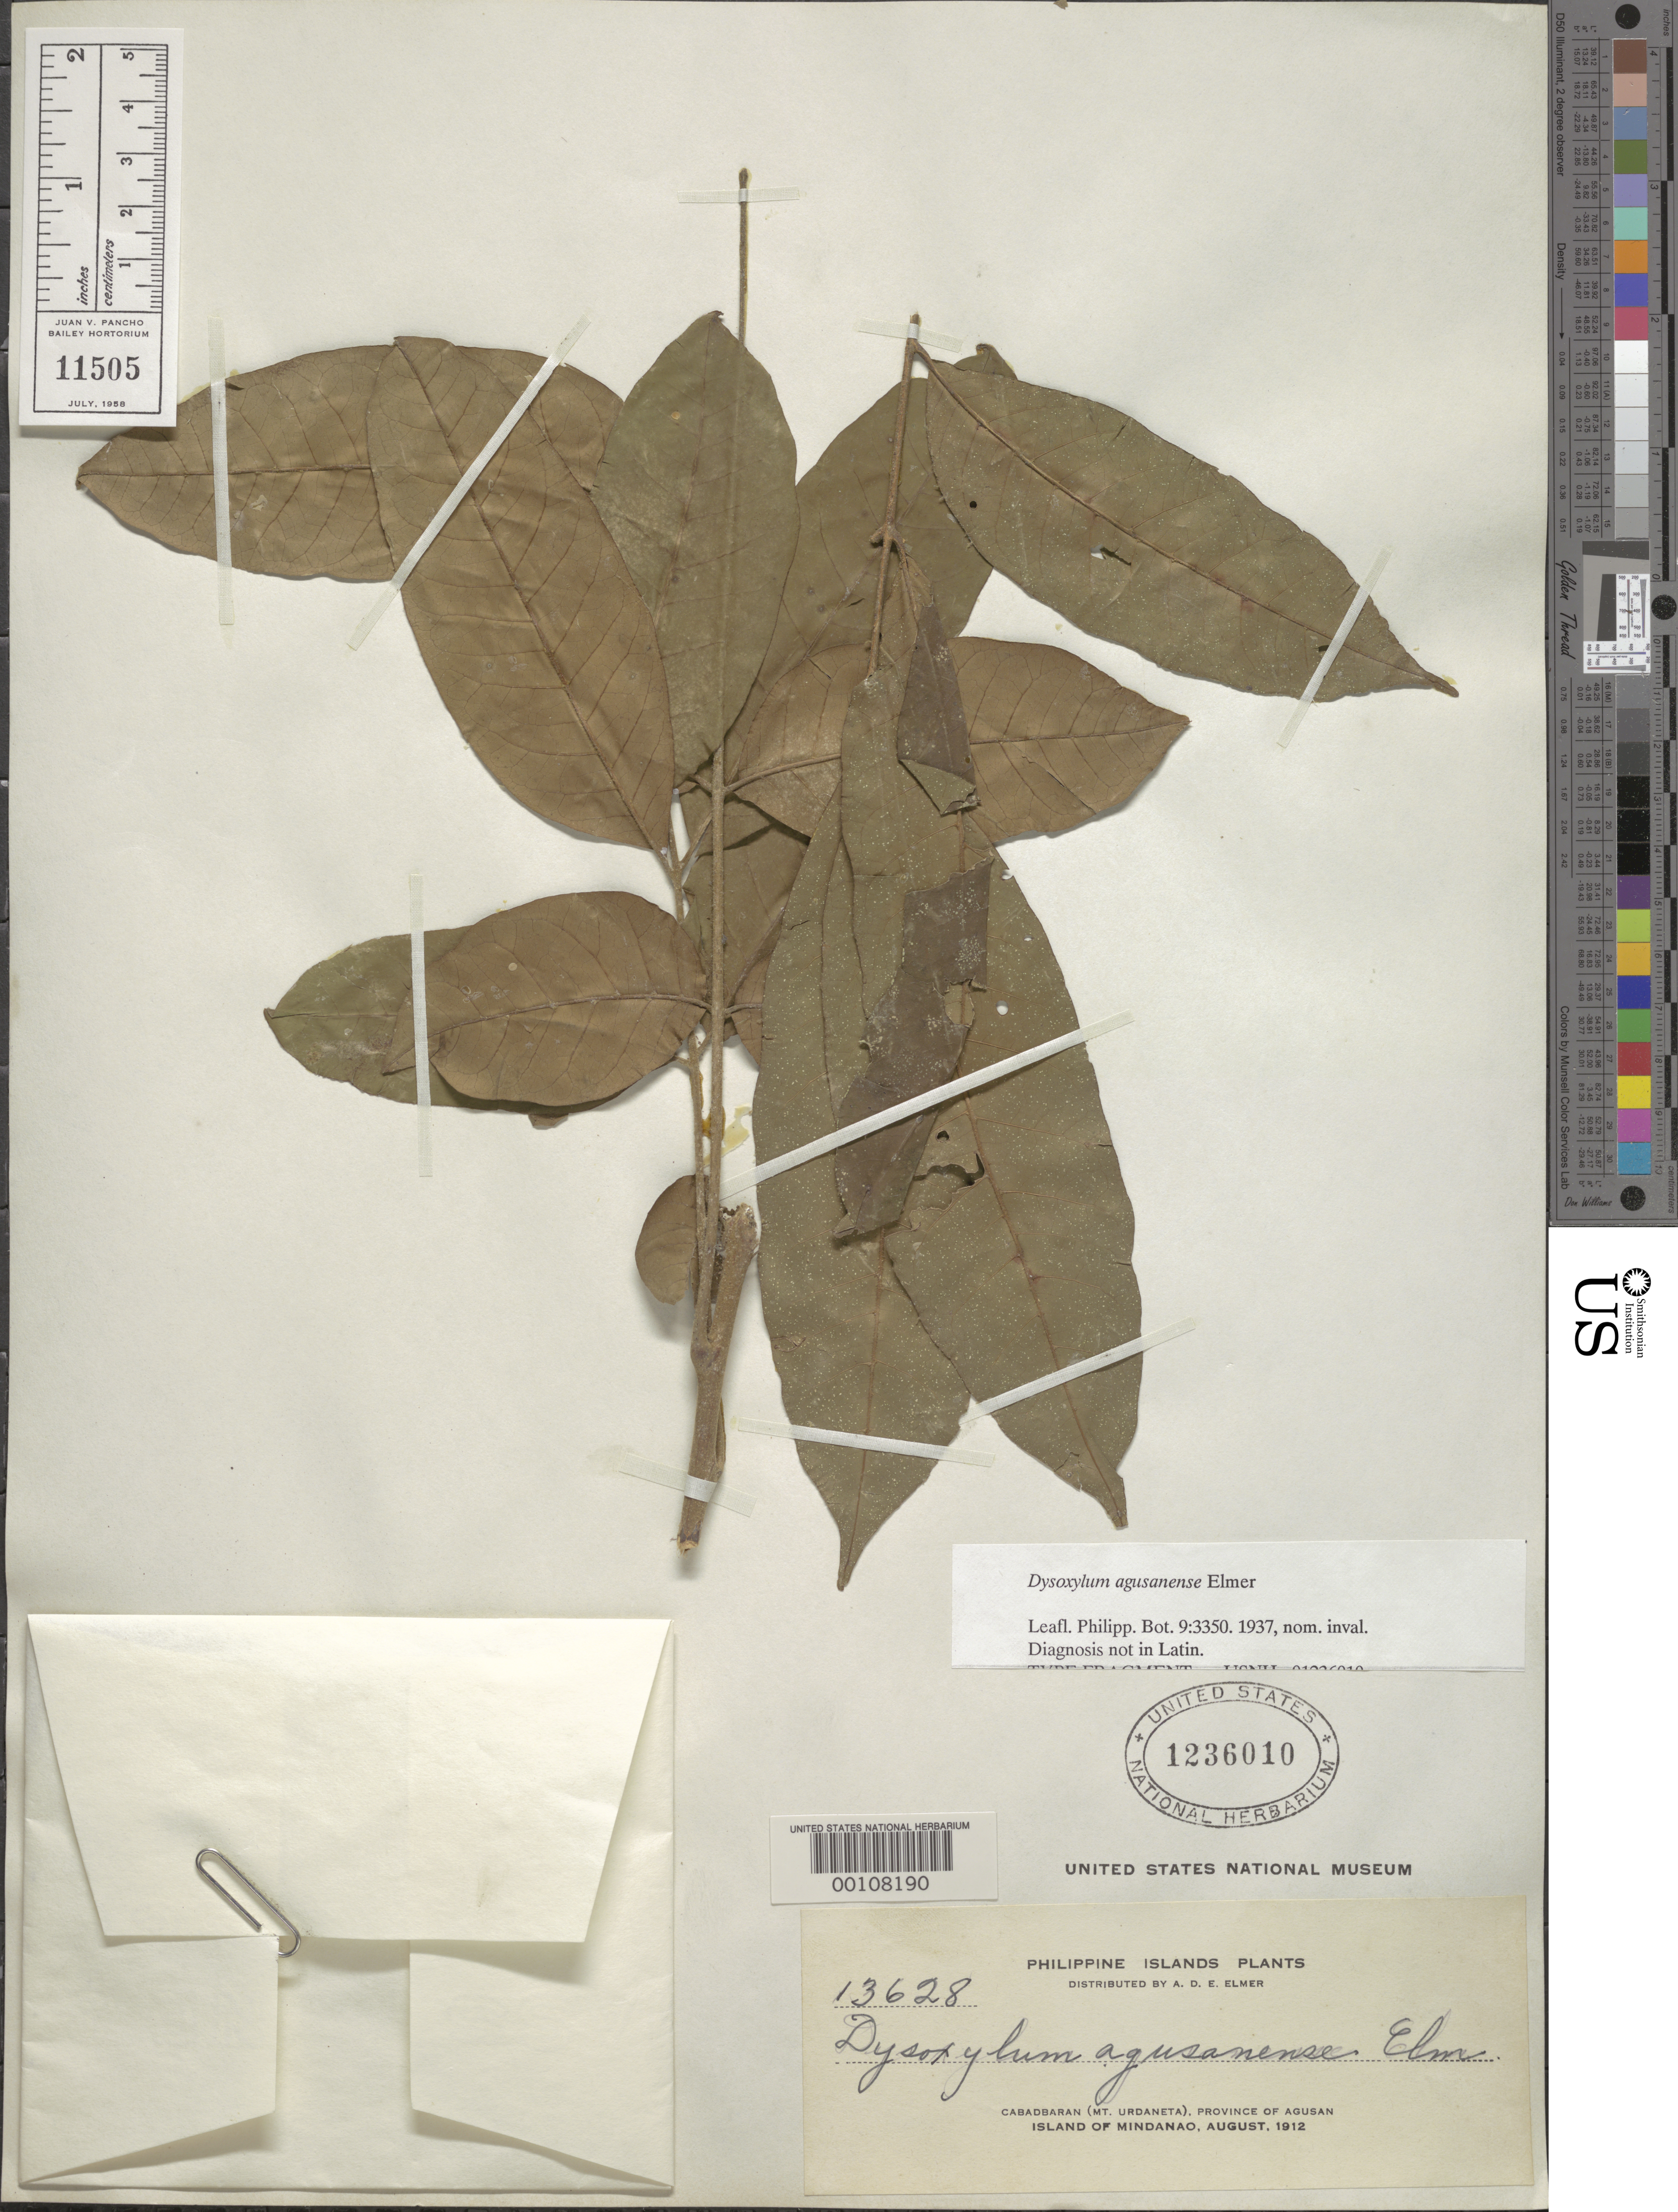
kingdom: Plantae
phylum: Tracheophyta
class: Magnoliopsida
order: Sapindales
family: Meliaceae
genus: Epicharis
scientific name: Epicharis cumingiana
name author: (C. DC.) Harms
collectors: A. D. E. Elmer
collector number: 13628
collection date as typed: Aug 1912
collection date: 1912-08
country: Philippines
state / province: Caraga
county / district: Agusan del Norte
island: Mindanao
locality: Cabadbaran, Mt. Urdaneta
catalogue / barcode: US 1236010